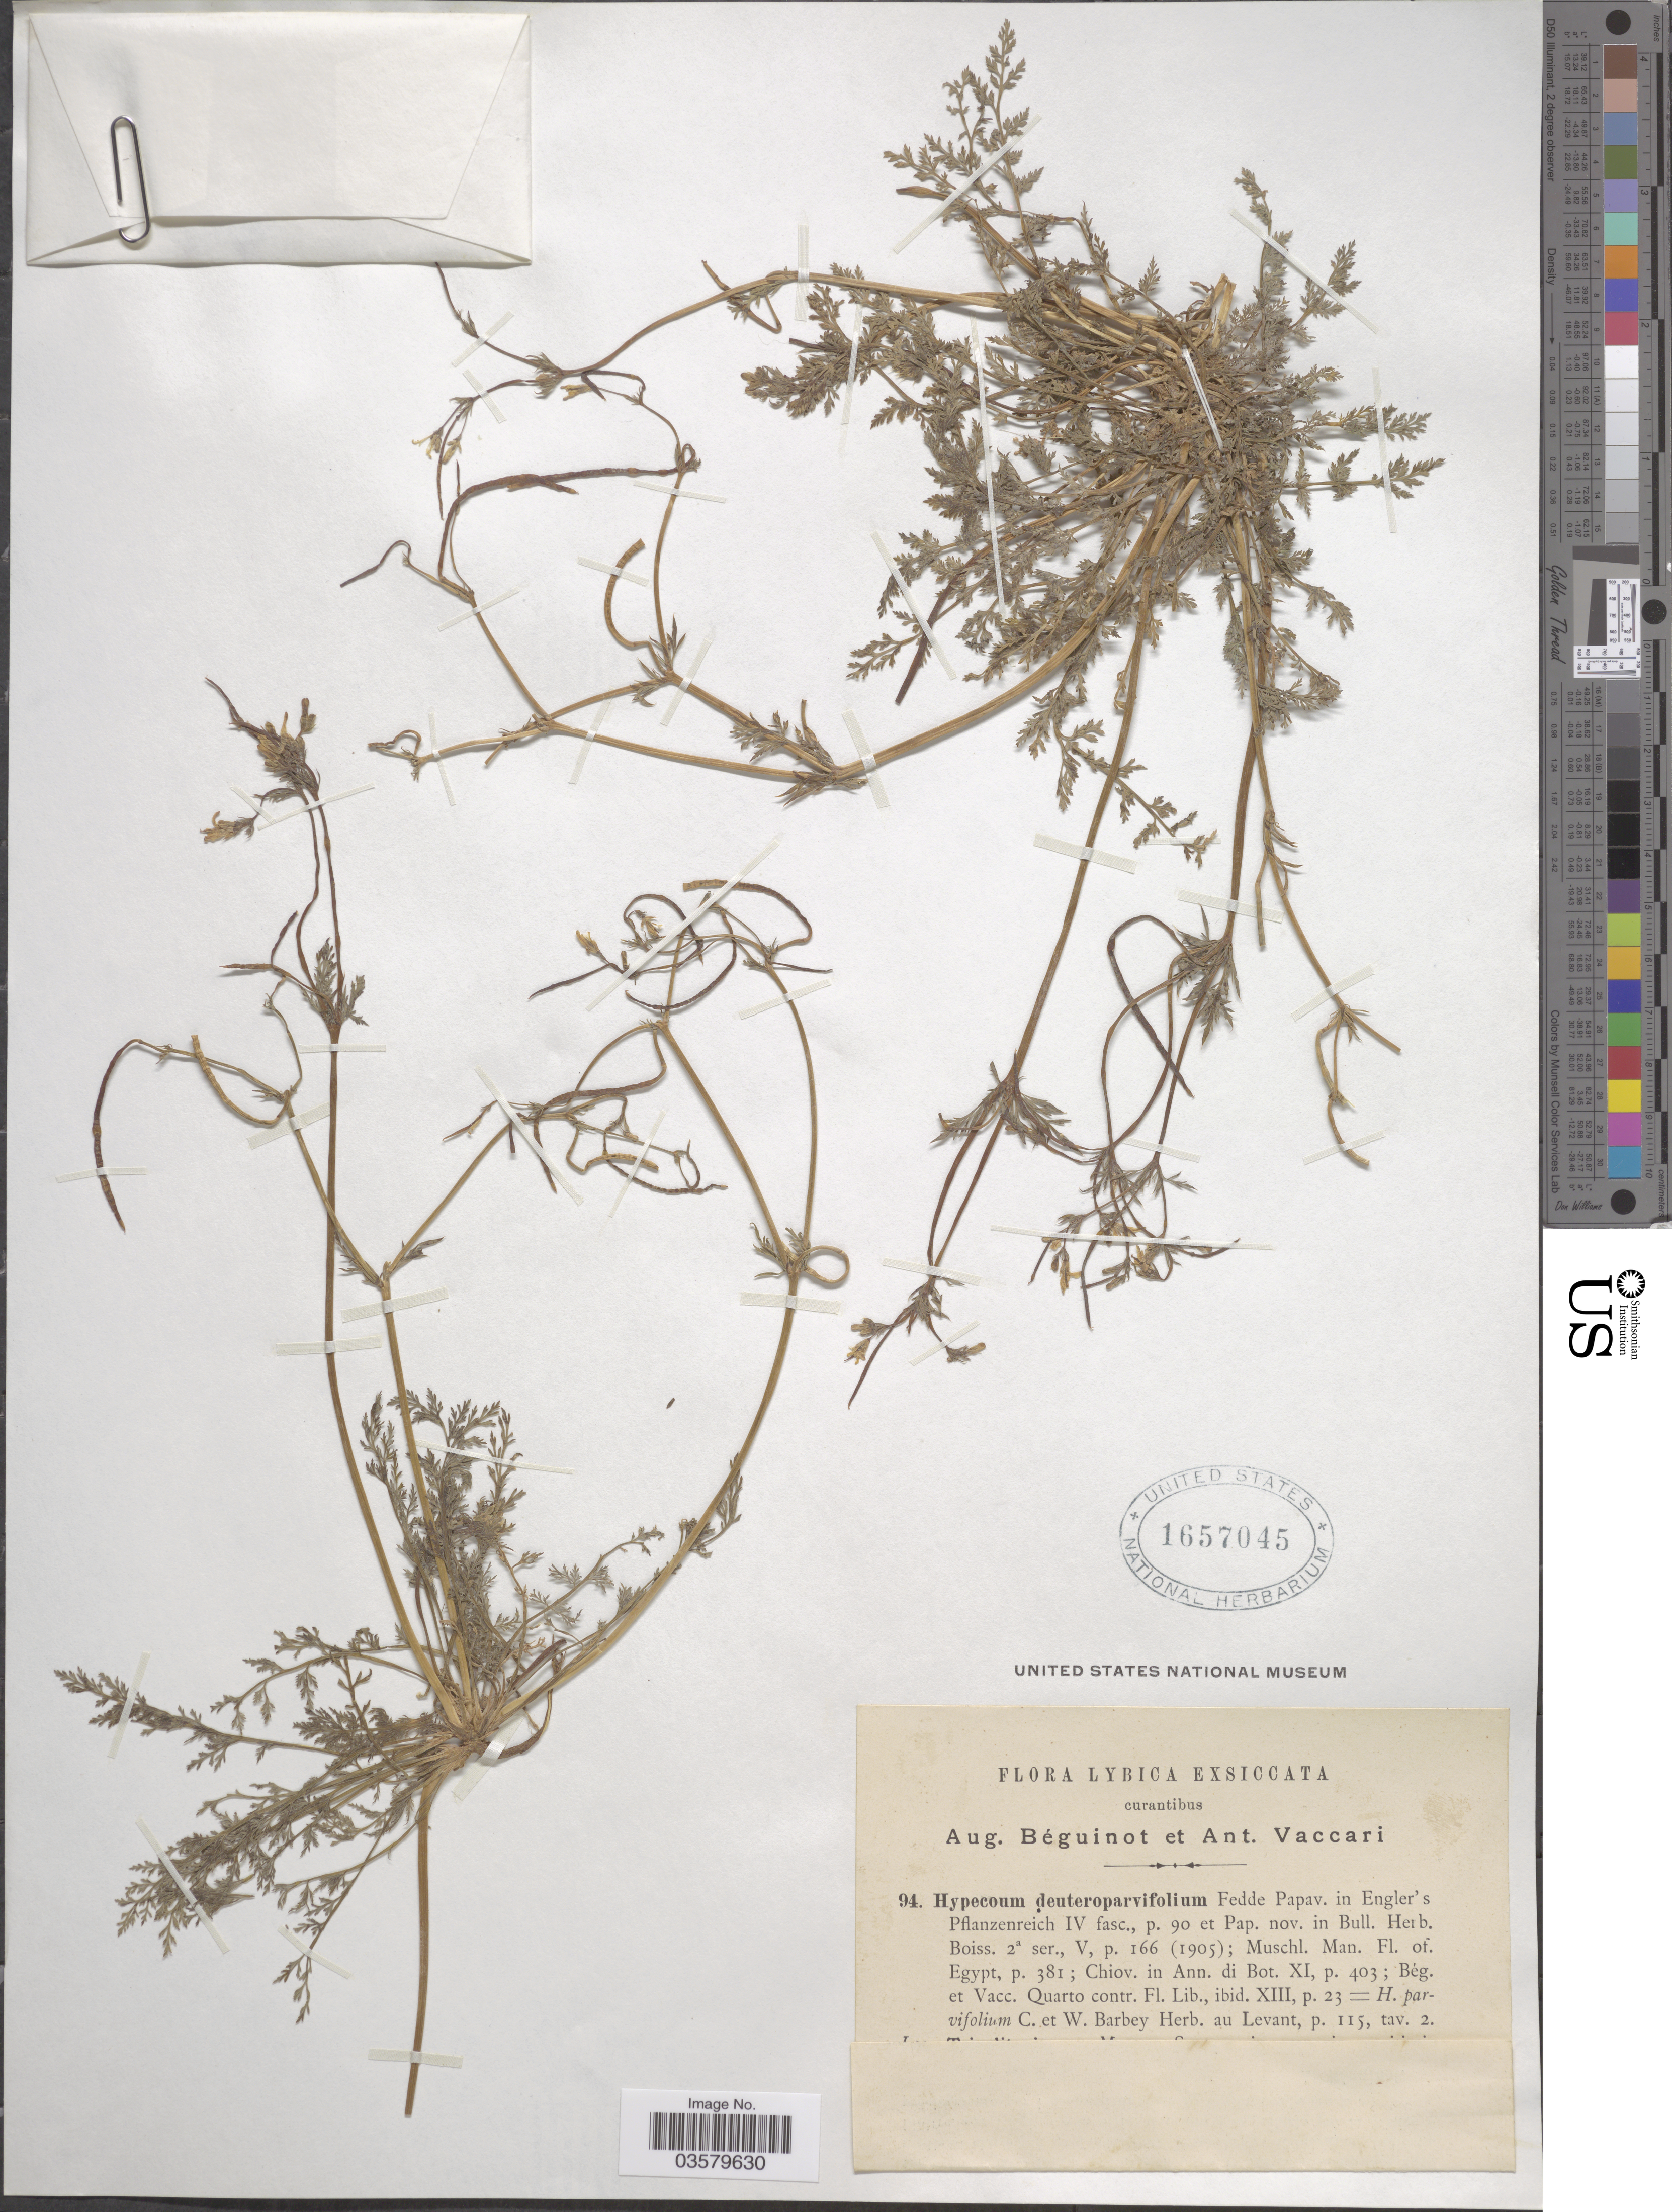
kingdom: Plantae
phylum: Tracheophyta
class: Magnoliopsida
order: Ranunculales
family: Papaveraceae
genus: Hypecoum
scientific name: Hypecoum deuteroparviflorum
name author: Fedde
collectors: A. Béguinot & A. Vaccari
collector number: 94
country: Libya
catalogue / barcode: US 1657045